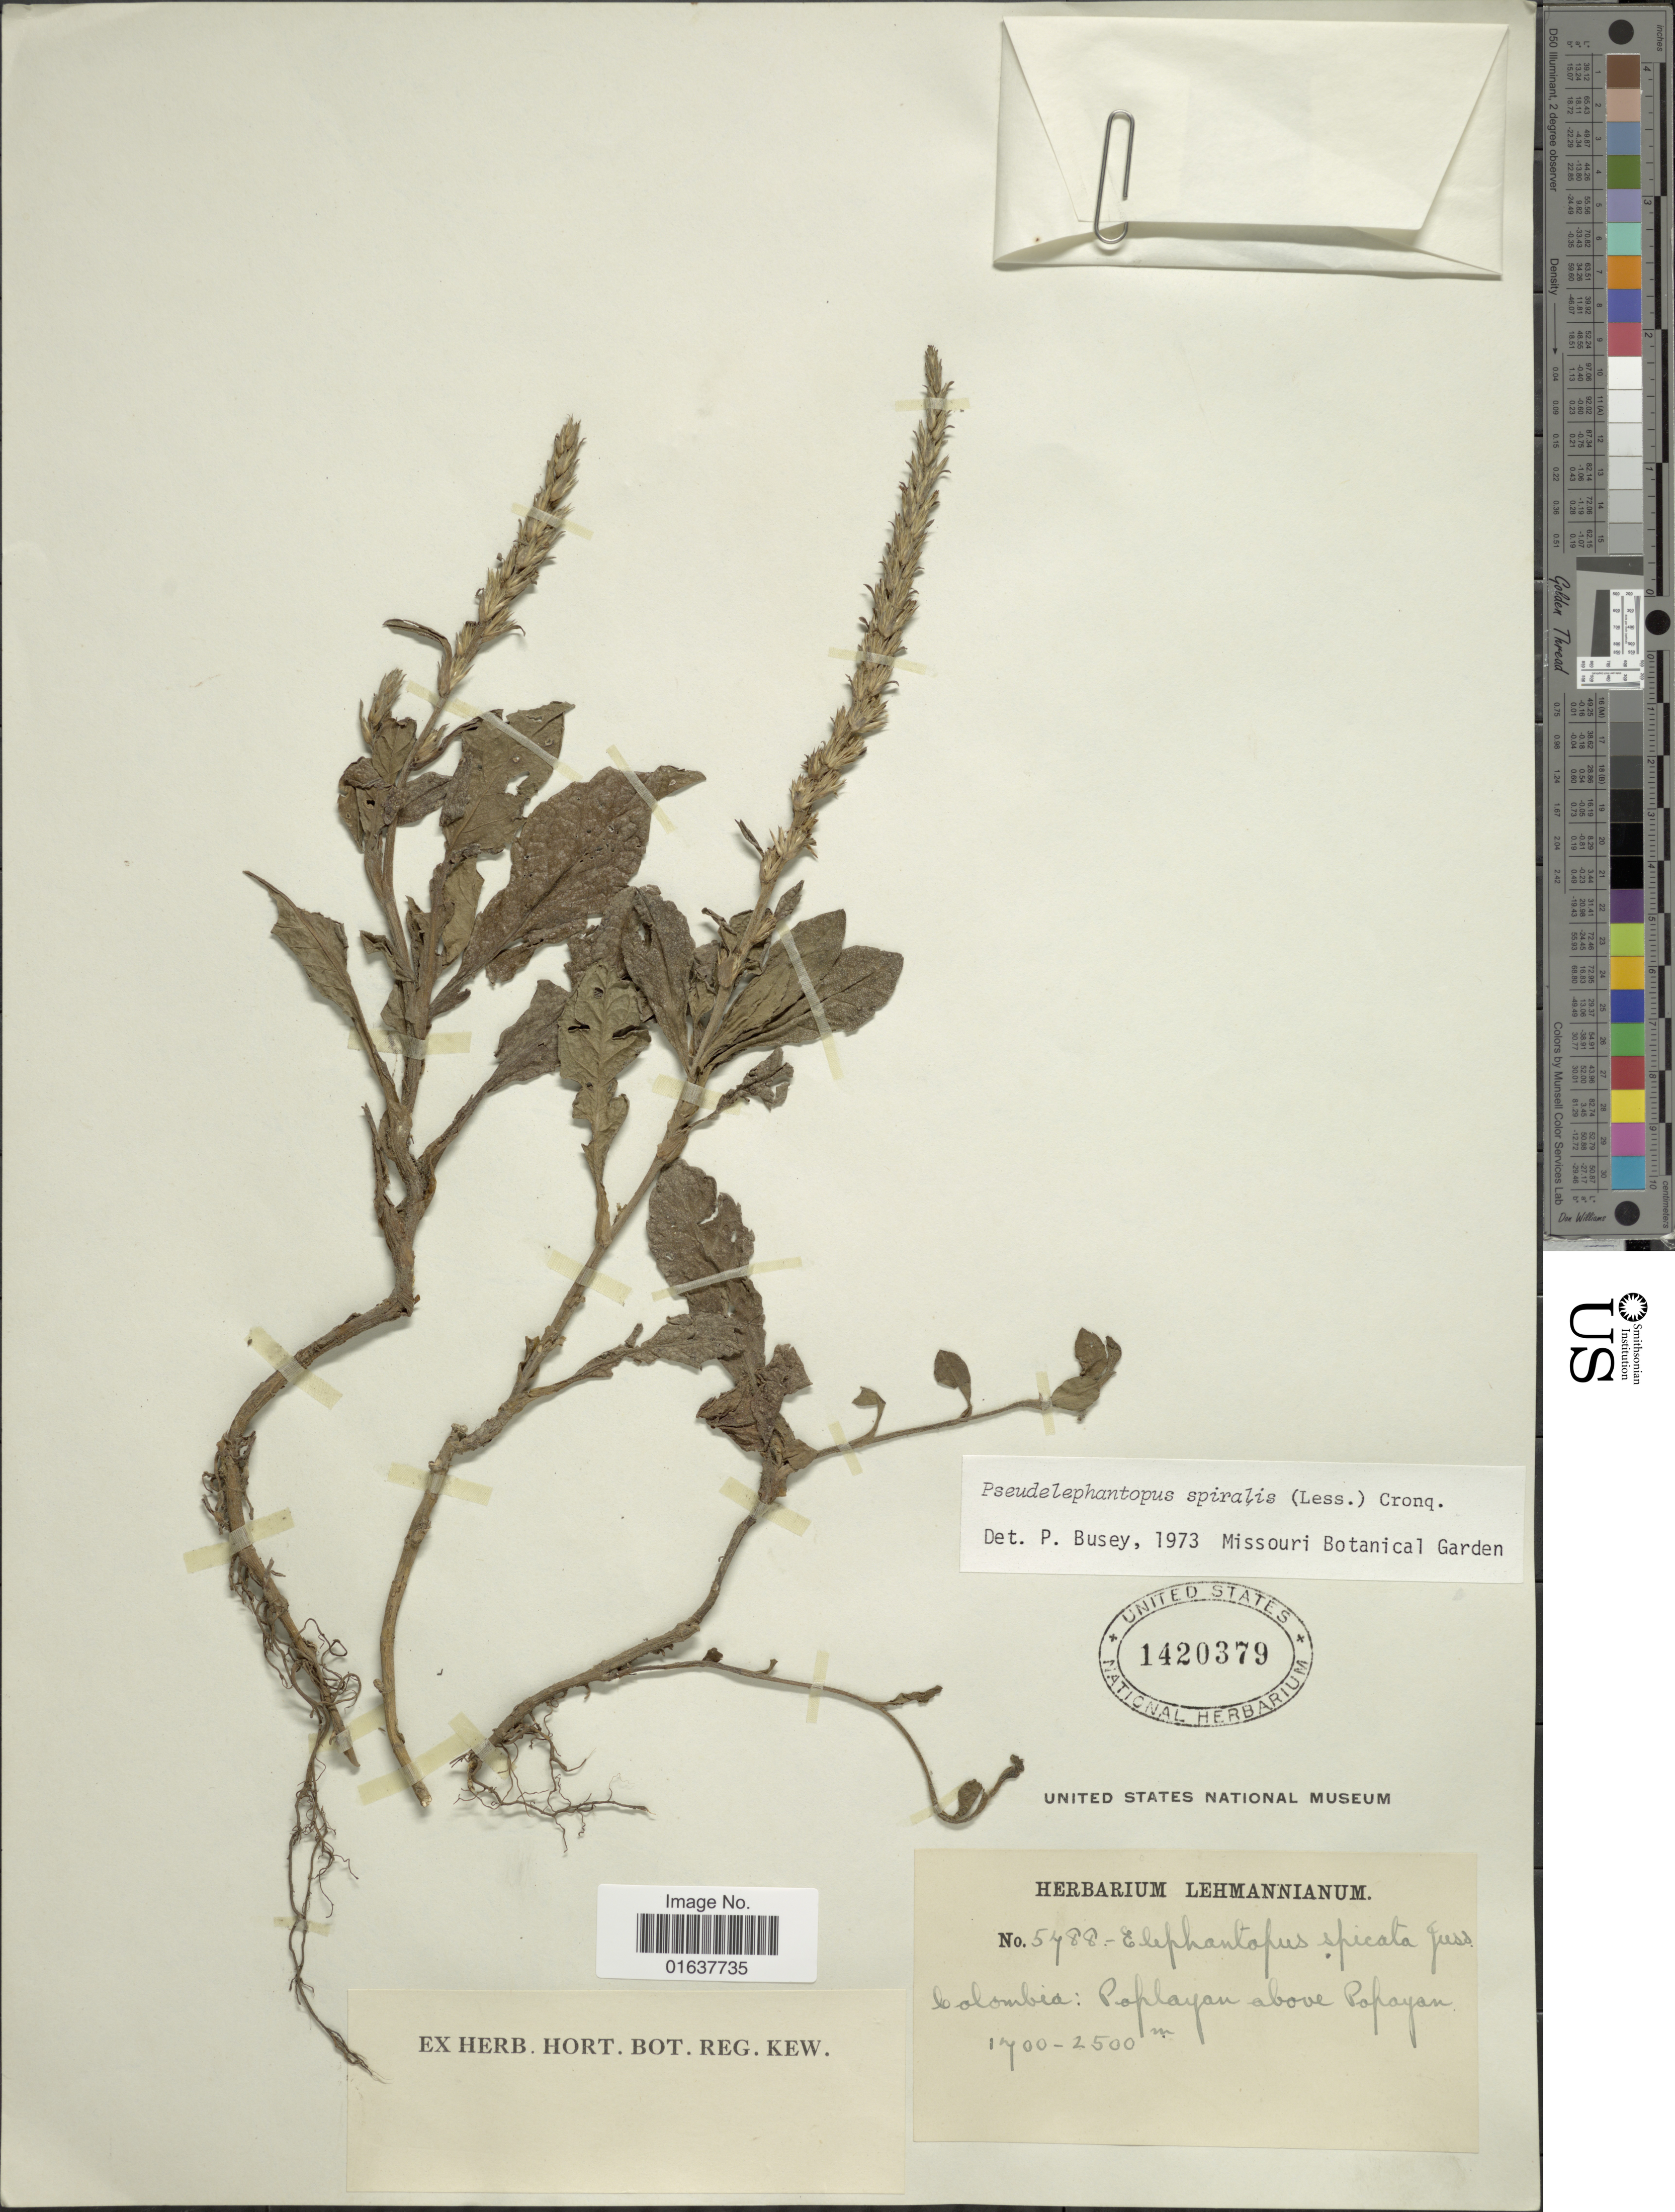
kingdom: Plantae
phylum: Tracheophyta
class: Magnoliopsida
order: Asterales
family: Asteraceae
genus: Pseudelephantopus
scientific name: Pseudelephantopus spiralis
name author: (Less.) Cronquist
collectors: ex herb. Lehmannianum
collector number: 5488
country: Colombia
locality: Poplayan above Popayan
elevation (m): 1700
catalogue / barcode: US 1420379